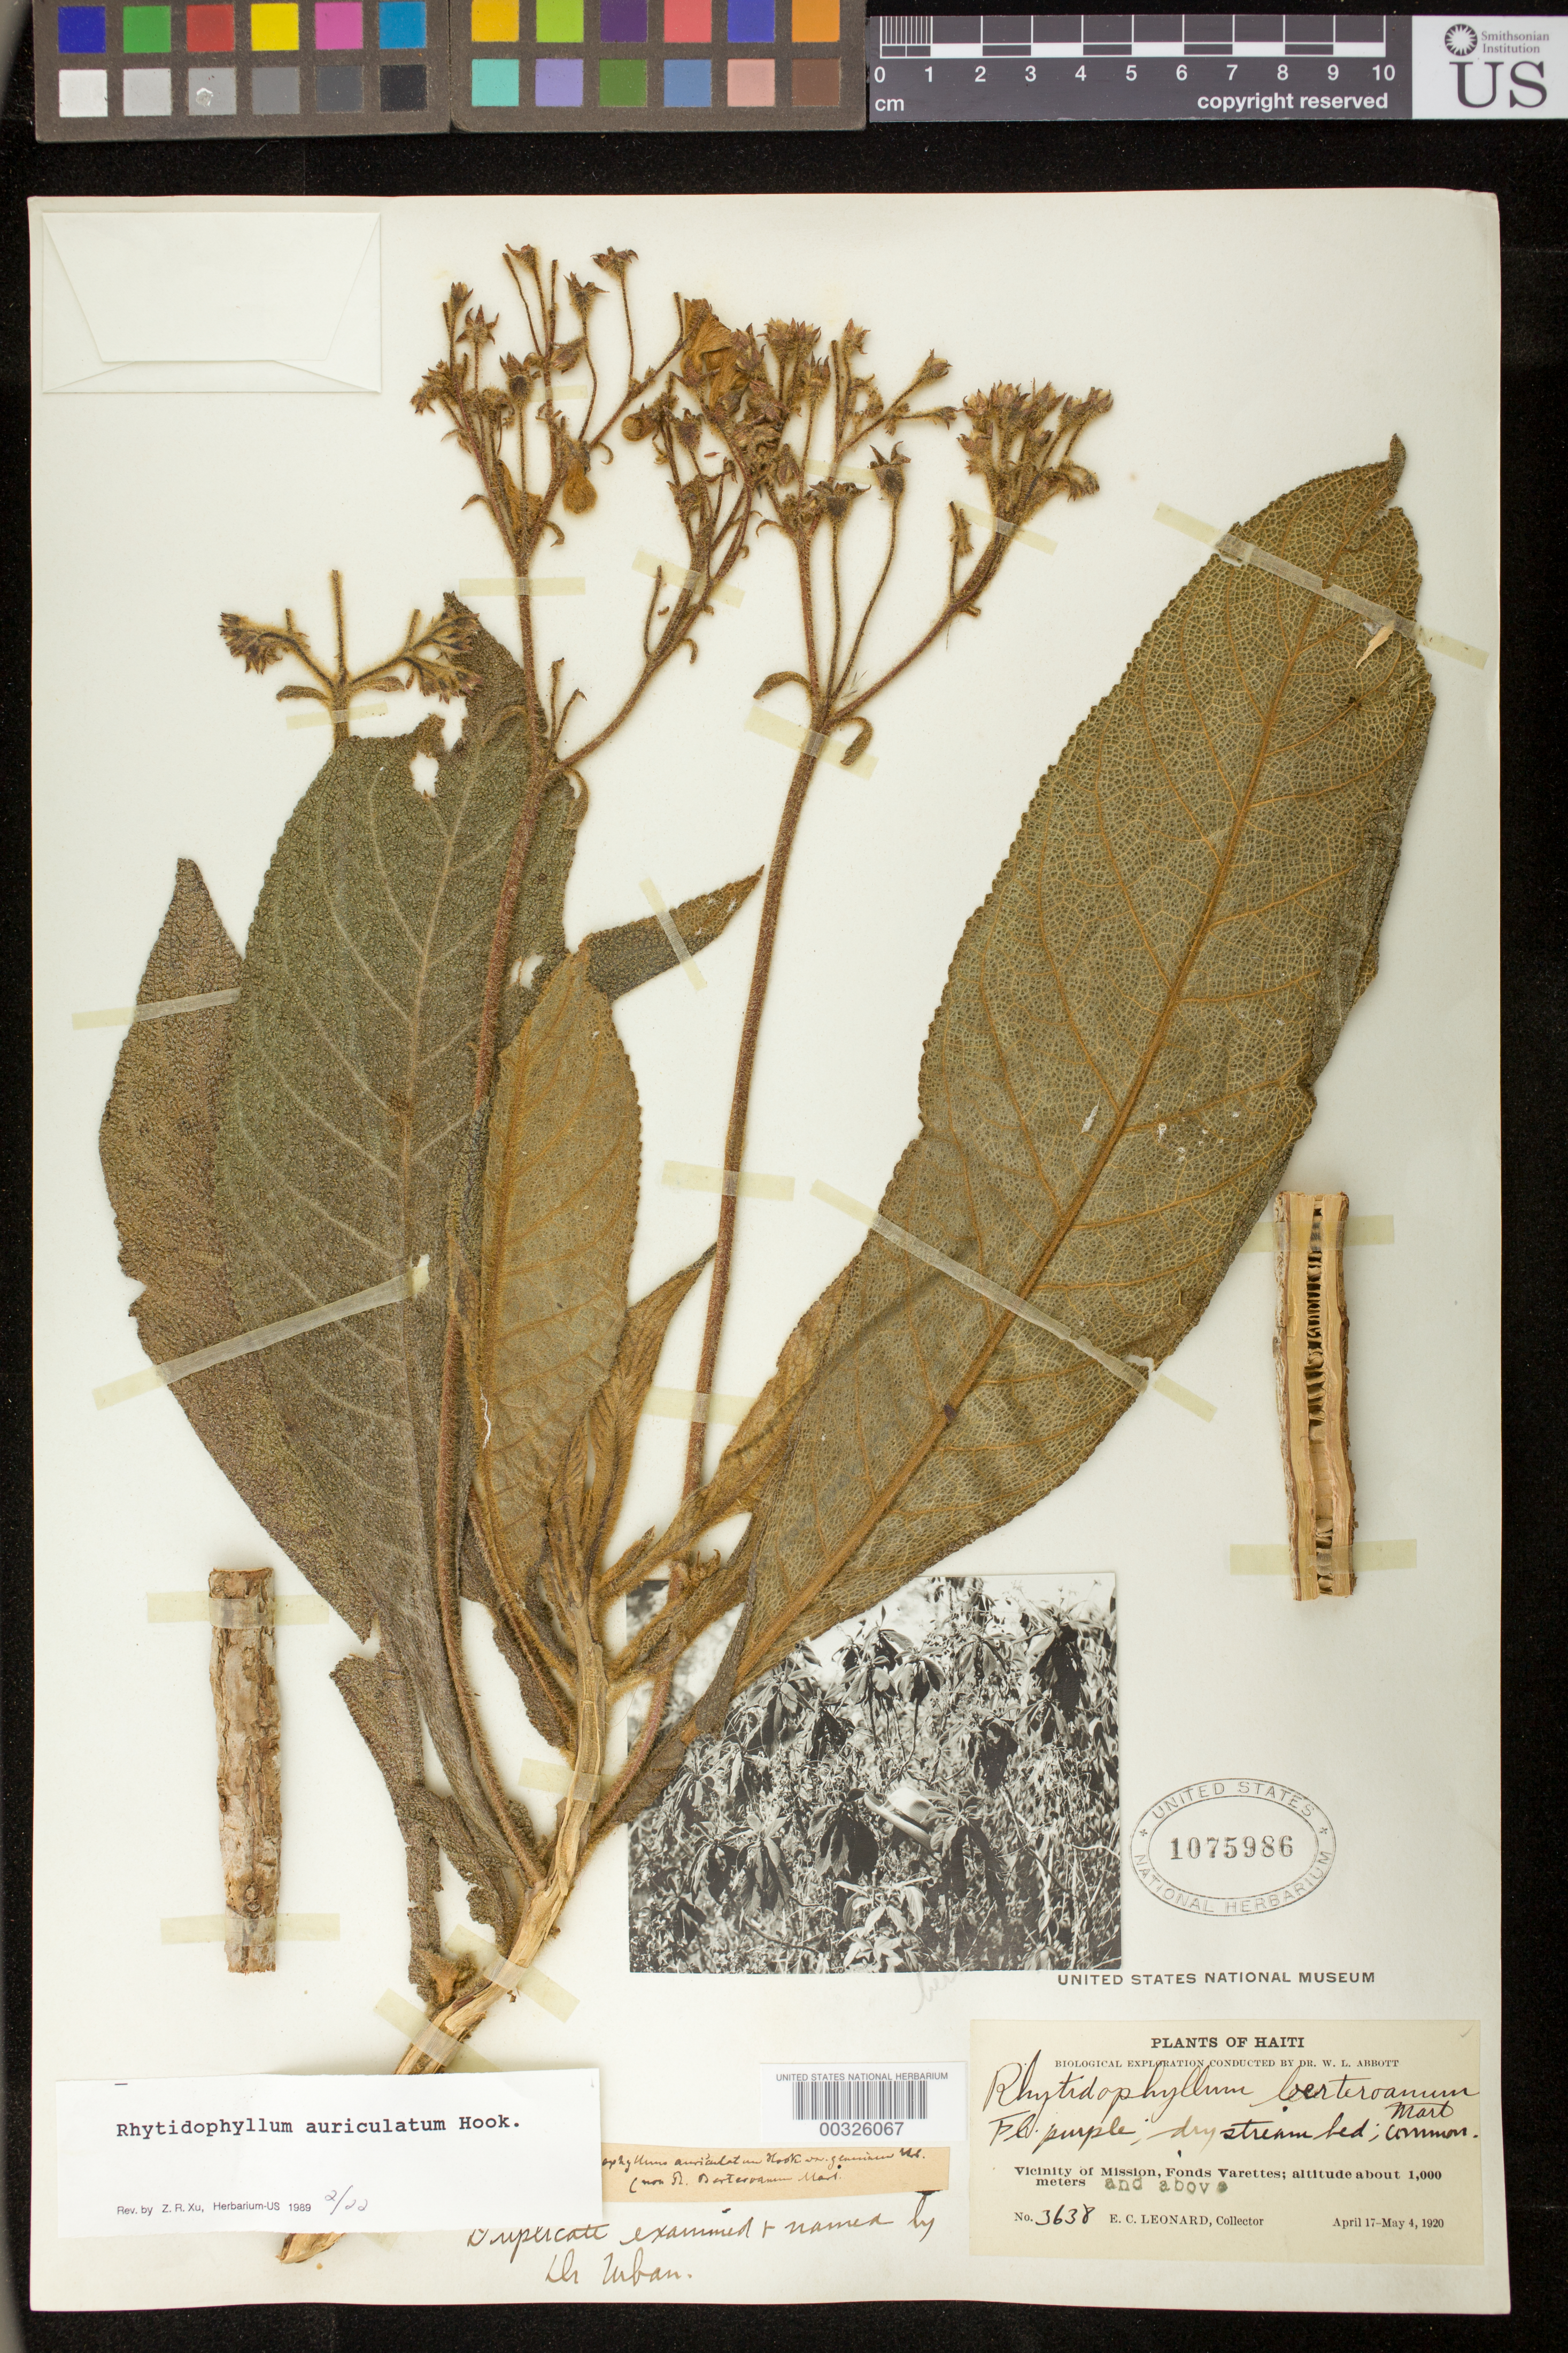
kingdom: Plantae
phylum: Tracheophyta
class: Magnoliopsida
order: Lamiales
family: Gesneriaceae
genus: Rhytidophyllum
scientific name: Rhytidophyllum auriculatum var. angustatum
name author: Urb.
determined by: Skog, Laurence E.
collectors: E. C. Leonard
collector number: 3638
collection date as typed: Apr-May 1920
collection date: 1920-04/1920-05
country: Haiti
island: Hispaniola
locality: Vicinity of Mission, Fonds Varettes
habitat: Dry streambed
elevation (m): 1000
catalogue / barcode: US 1075986